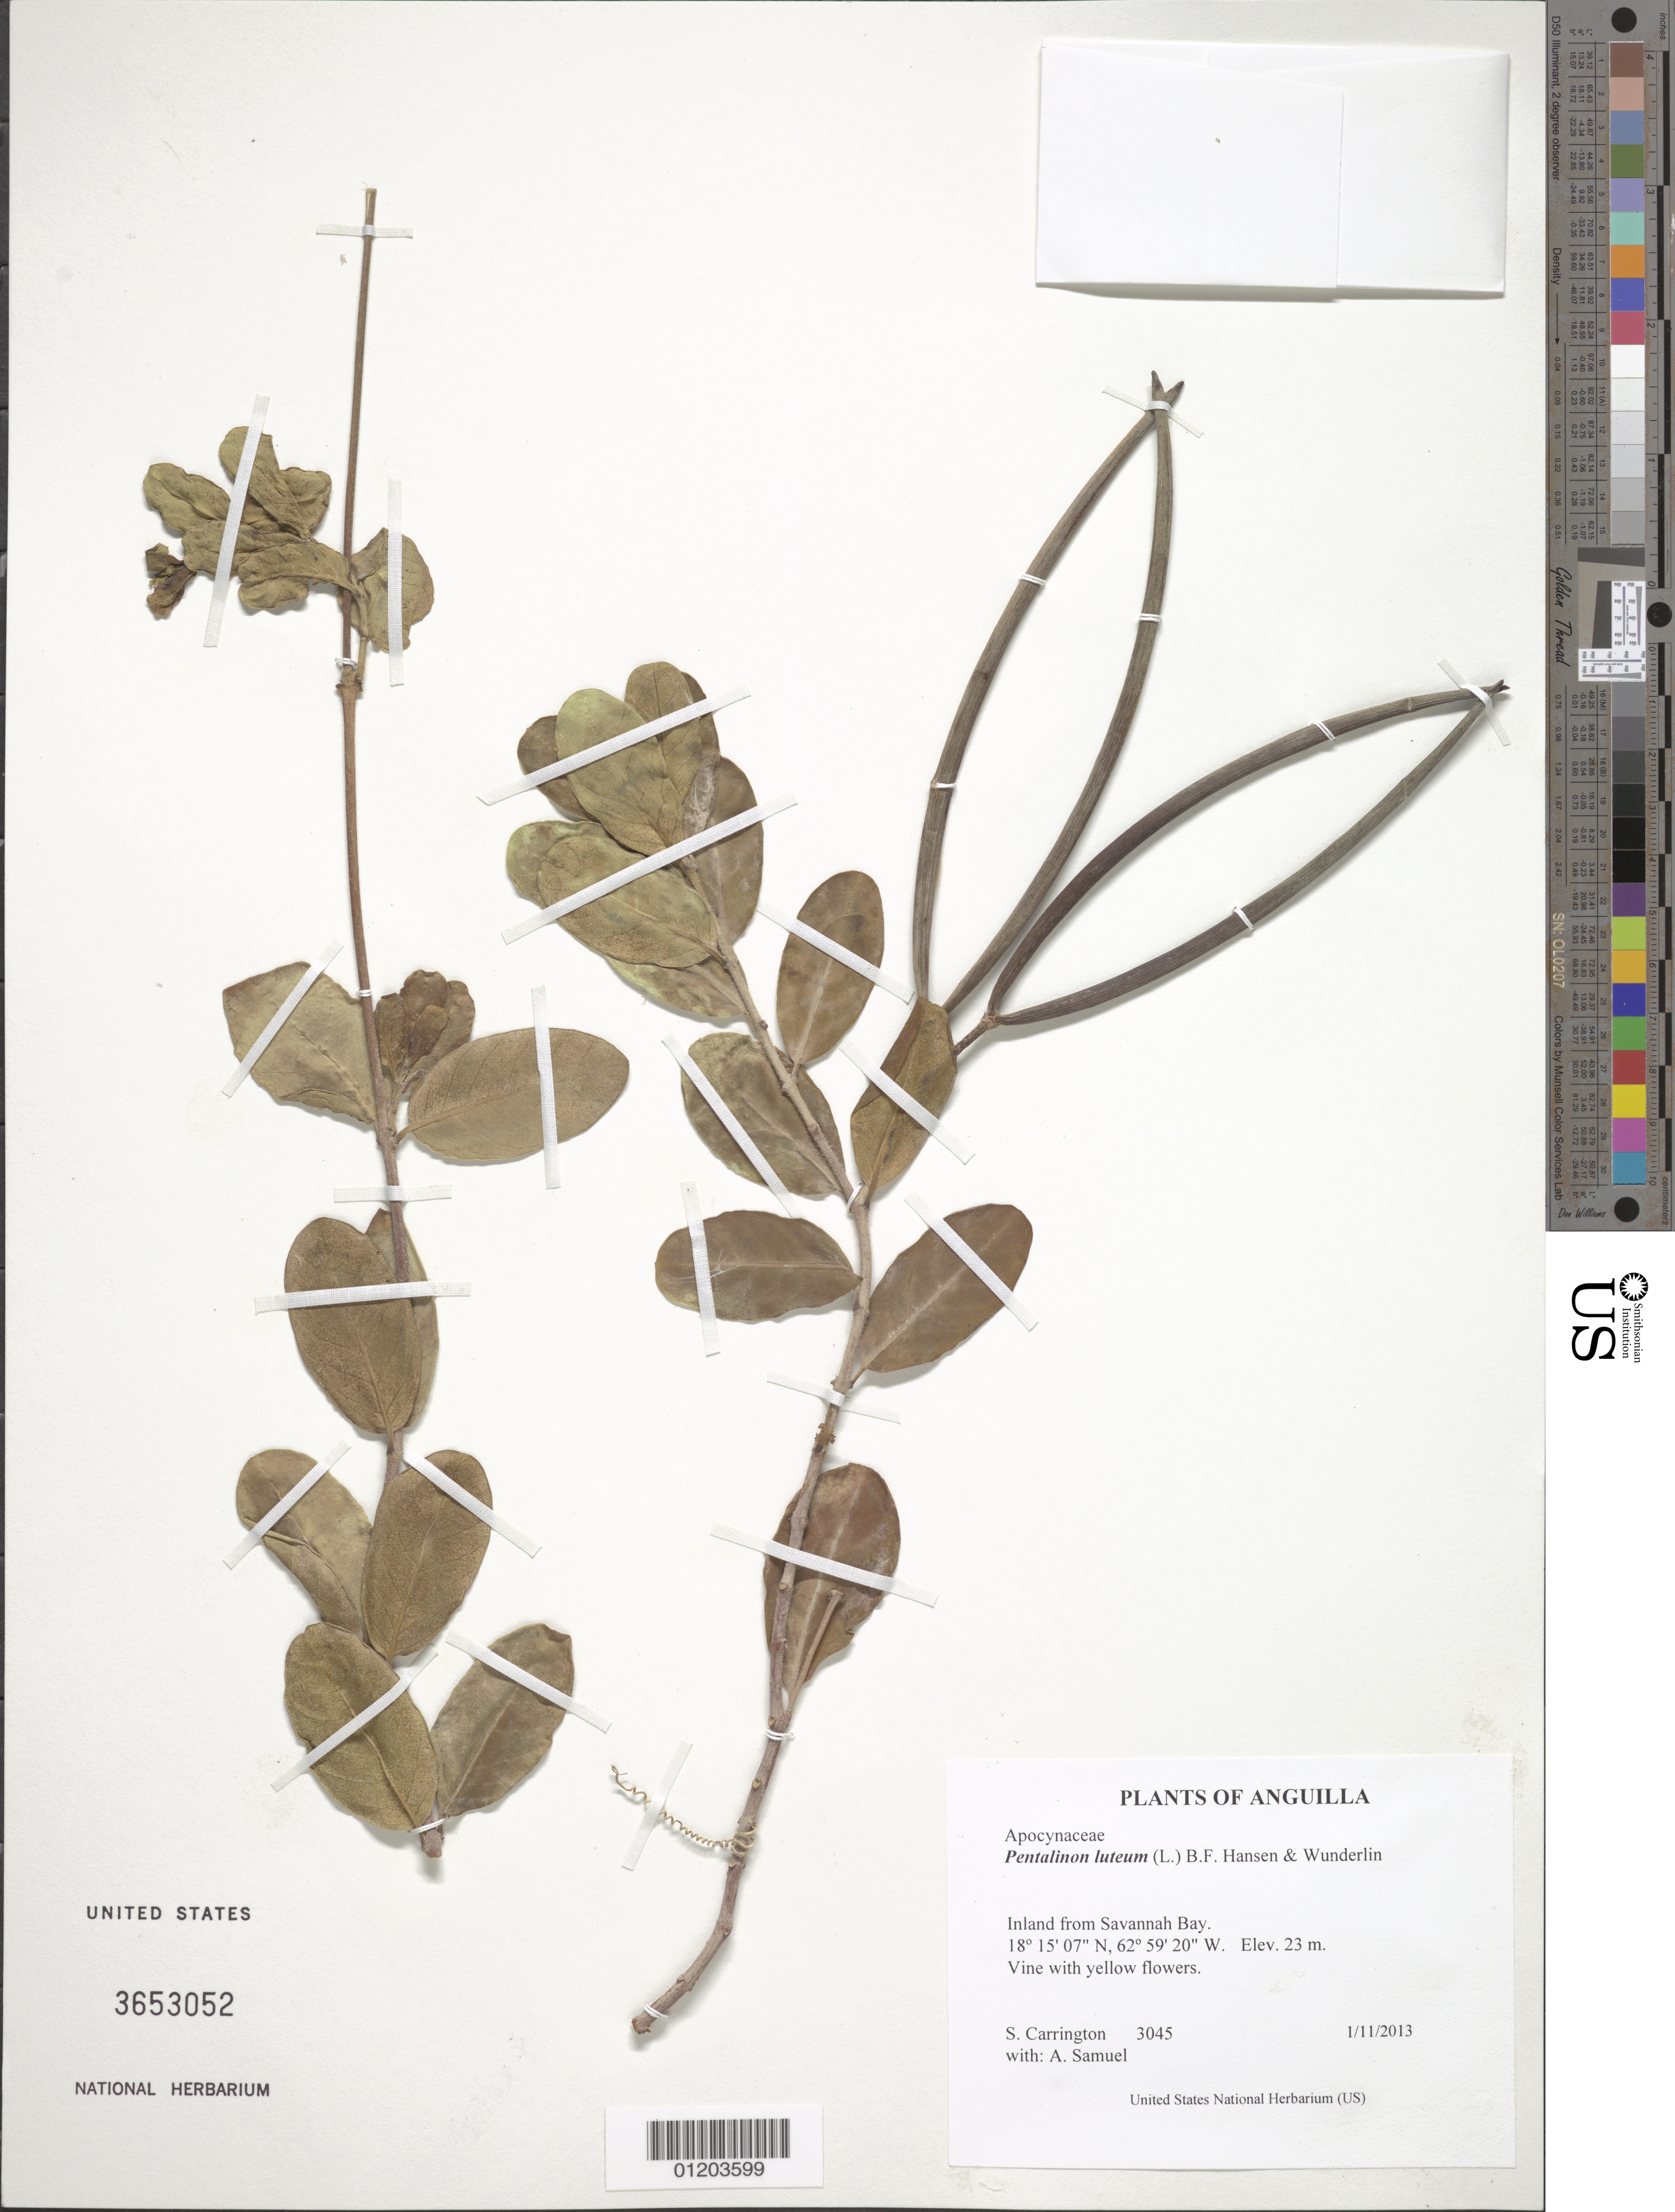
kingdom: Plantae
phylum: Tracheophyta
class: Magnoliopsida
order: Gentianales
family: Apocynaceae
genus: Pentalinon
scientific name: Pentalinon luteum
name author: (L.) B.F. Hansen & Wunderlin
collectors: C. M. S. Carrington & A. Samuel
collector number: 3045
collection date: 2013-01-11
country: Anguilla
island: Anguilla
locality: Savanna Bay, inland.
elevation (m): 23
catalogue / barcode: US 3653052